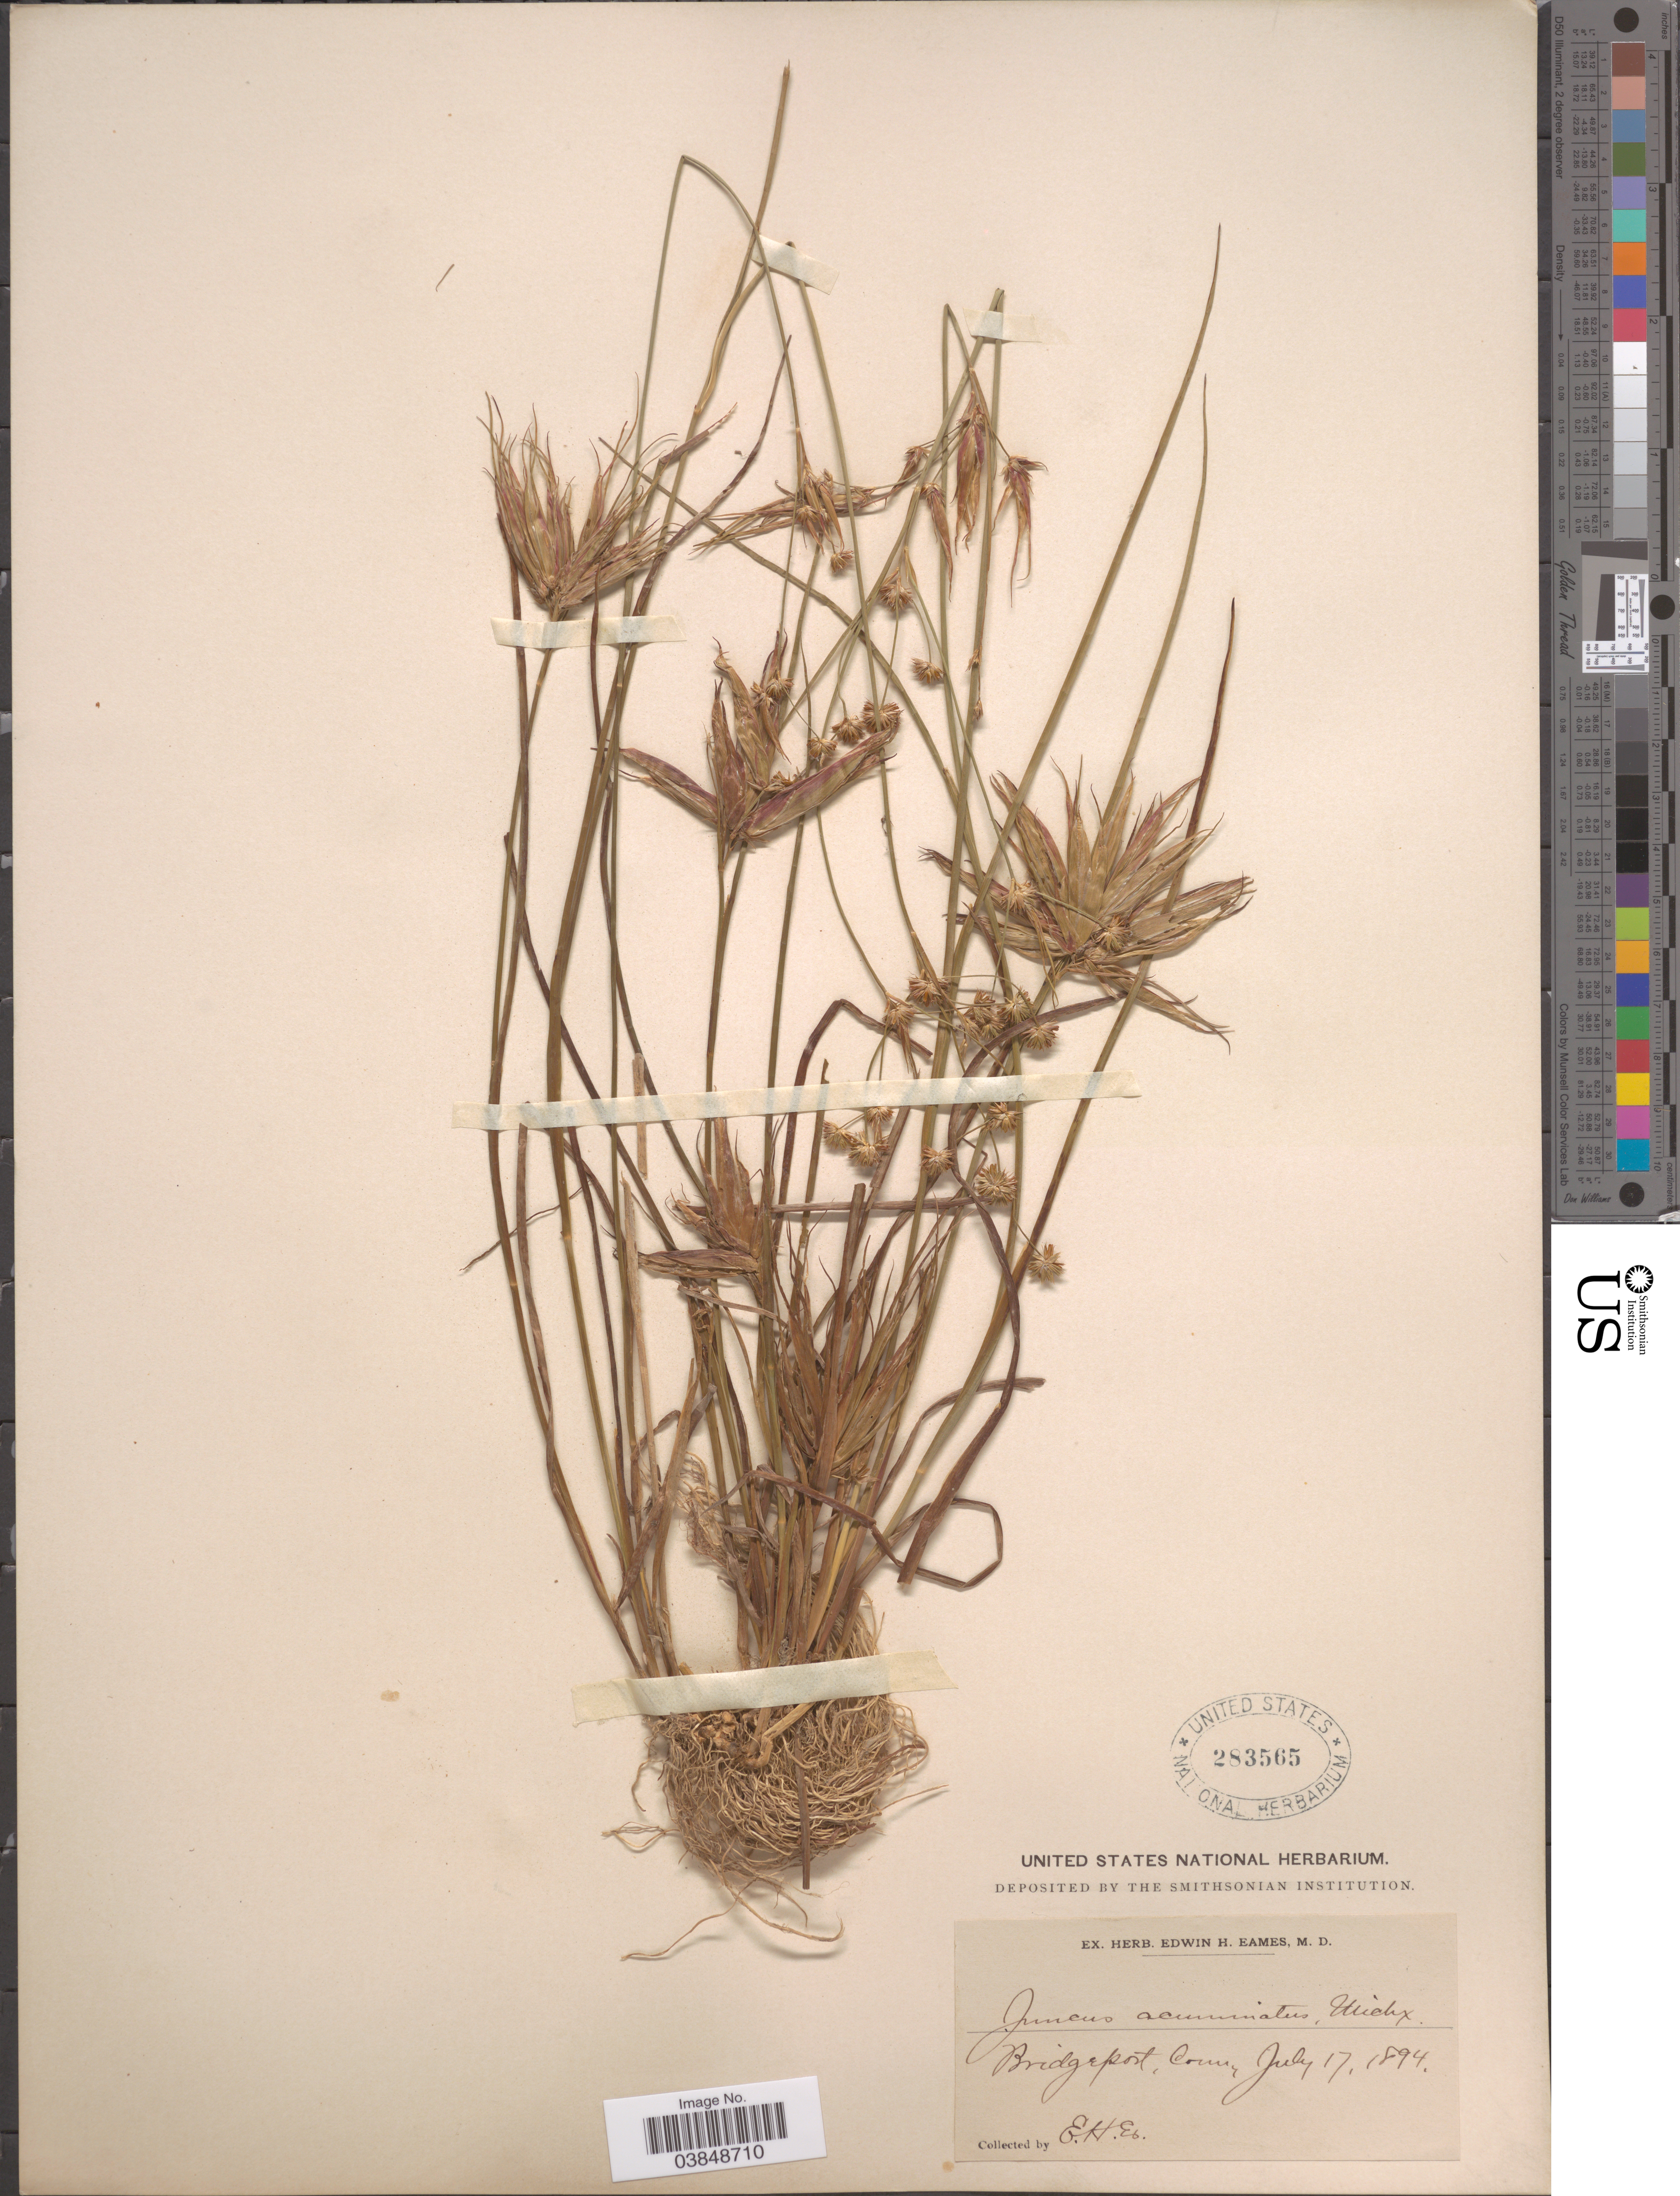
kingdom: Plantae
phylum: Tracheophyta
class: Liliopsida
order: Poales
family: Juncaceae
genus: Juncus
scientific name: Juncus acuminatus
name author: Michx.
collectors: E. H. Eames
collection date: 1894-07-17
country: United States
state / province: Connecticut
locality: Bridgeport.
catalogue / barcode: US 283565